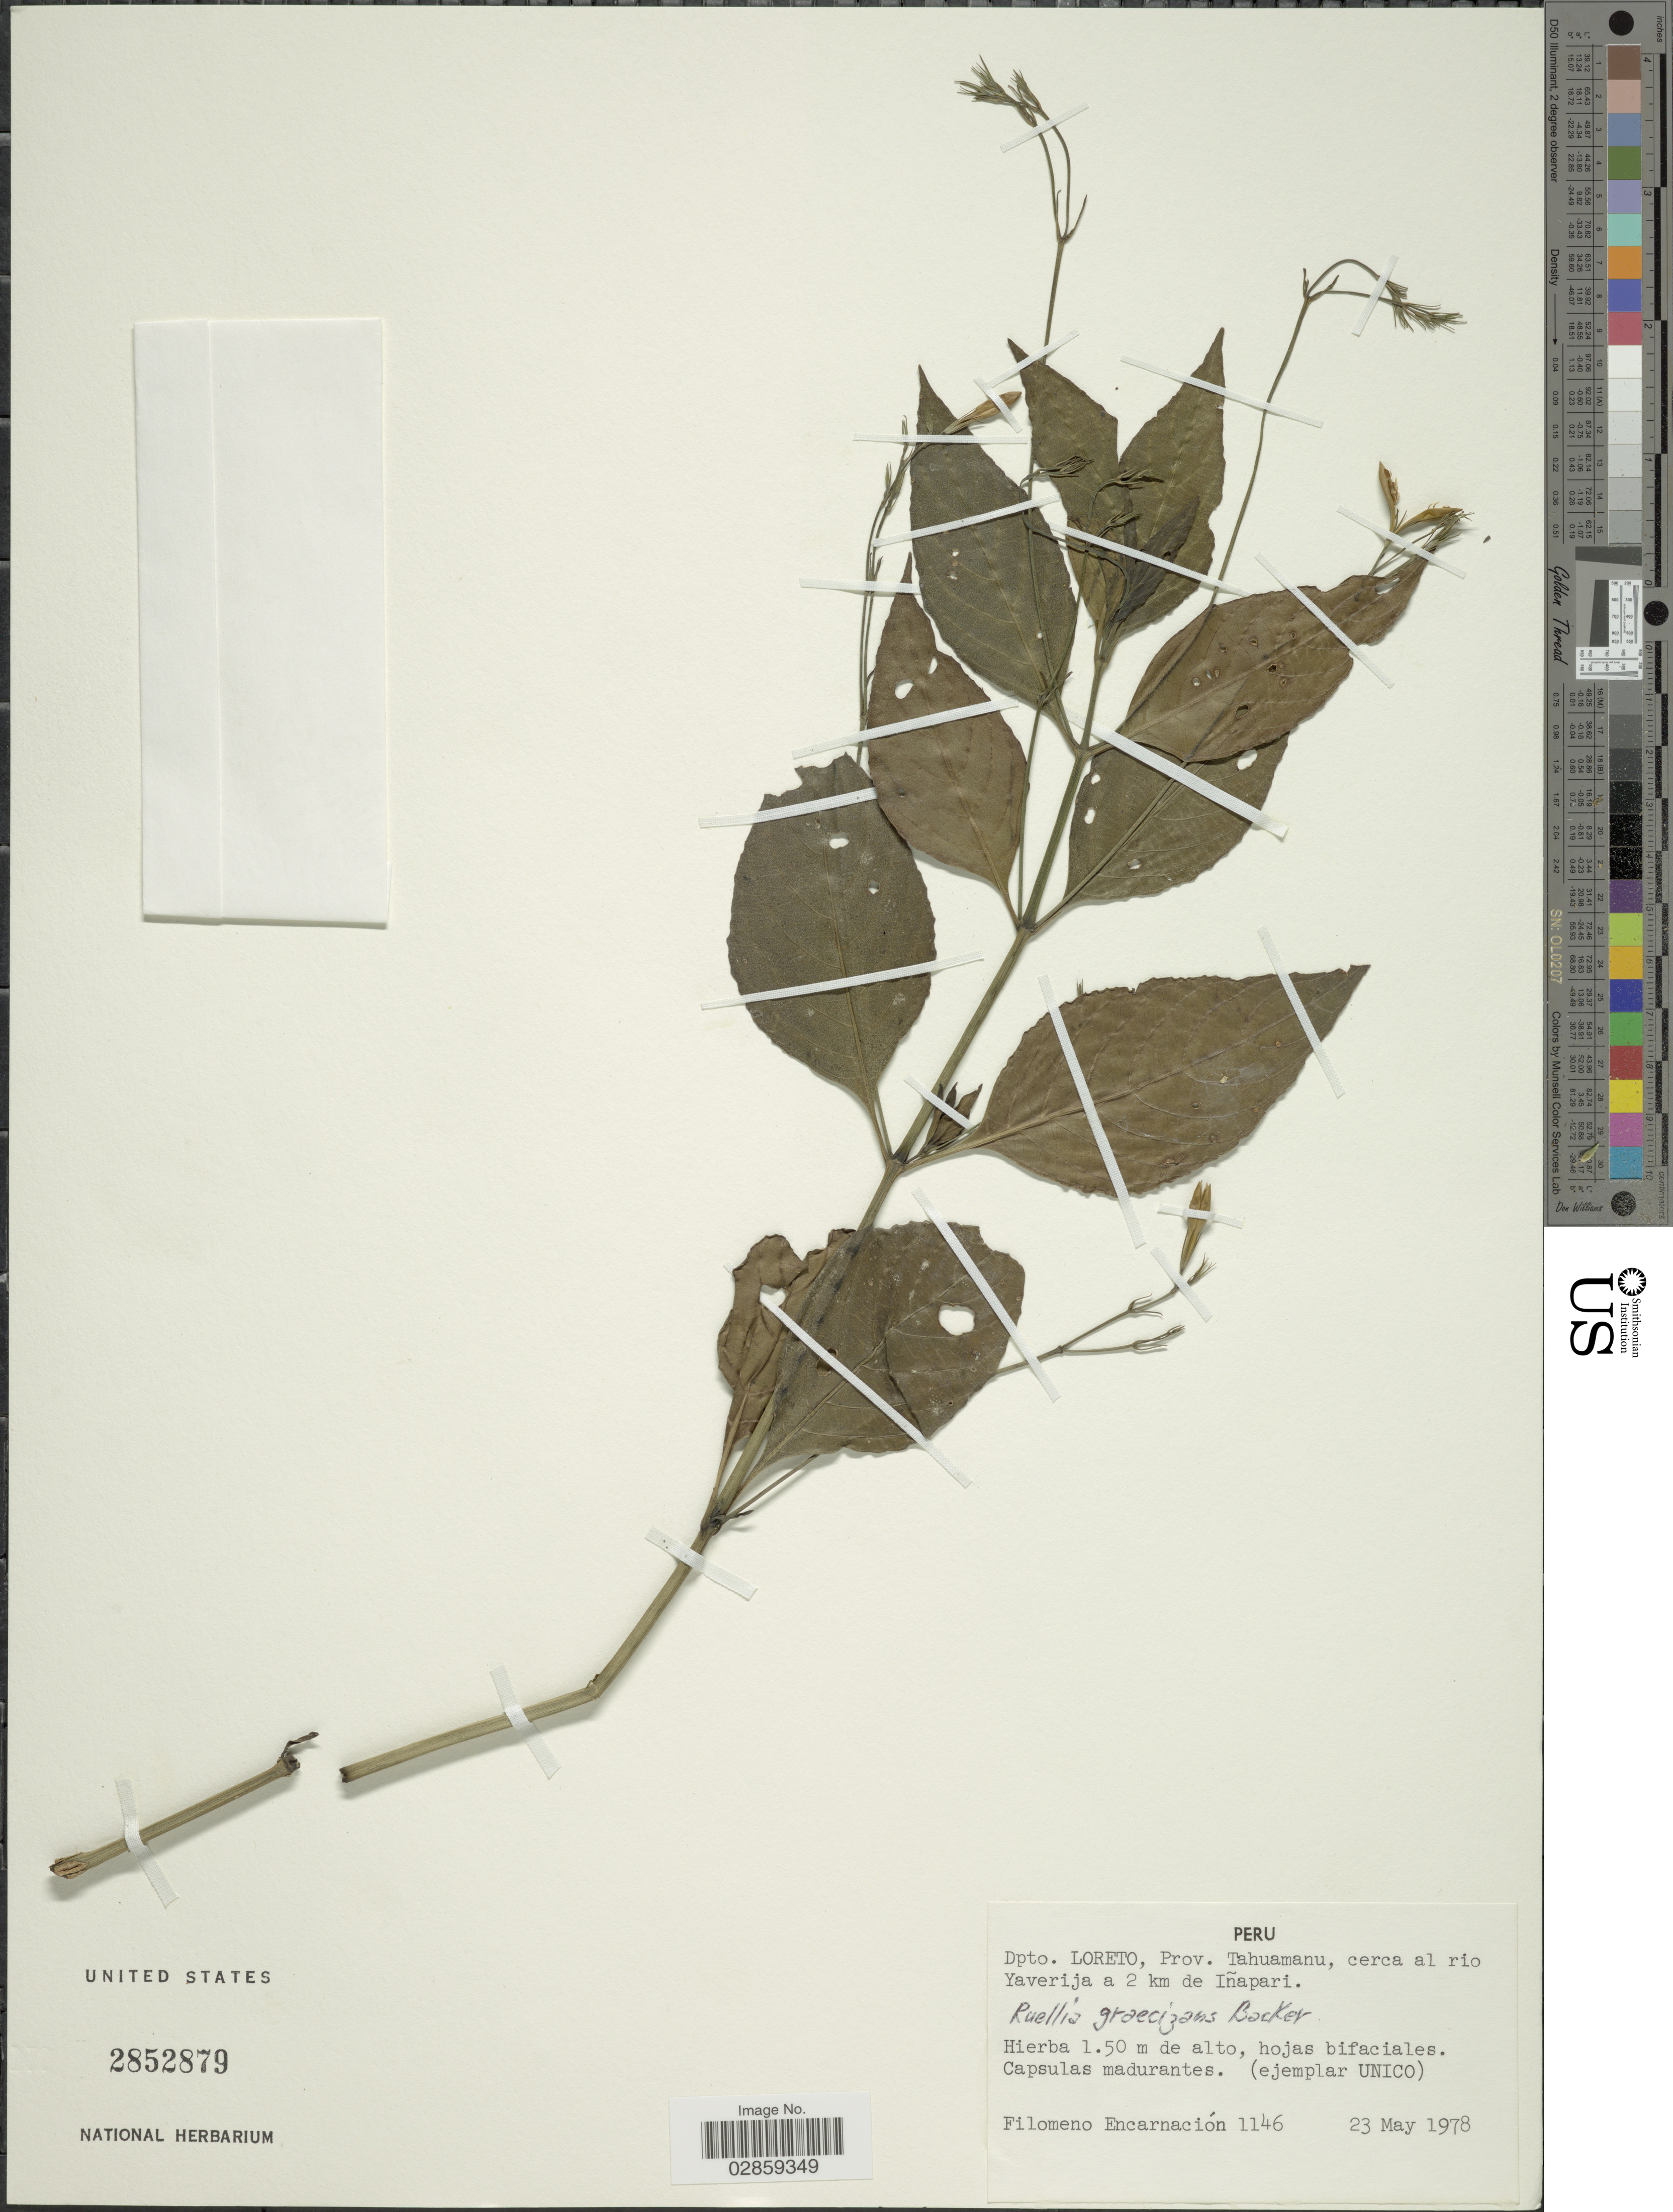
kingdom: Plantae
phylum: Tracheophyta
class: Magnoliopsida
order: Lamiales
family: Acanthaceae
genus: Ruellia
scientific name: Ruellia brevifolia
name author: (Pohl) C. Ezcurra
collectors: F. Encarnación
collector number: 1146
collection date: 1978-05-23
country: Peru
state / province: Loreto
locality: Dpto. Loreto, Prov. Tahuamanu, cerca al rio Yaverija a 2 km de Iñapari.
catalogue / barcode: US 2852879